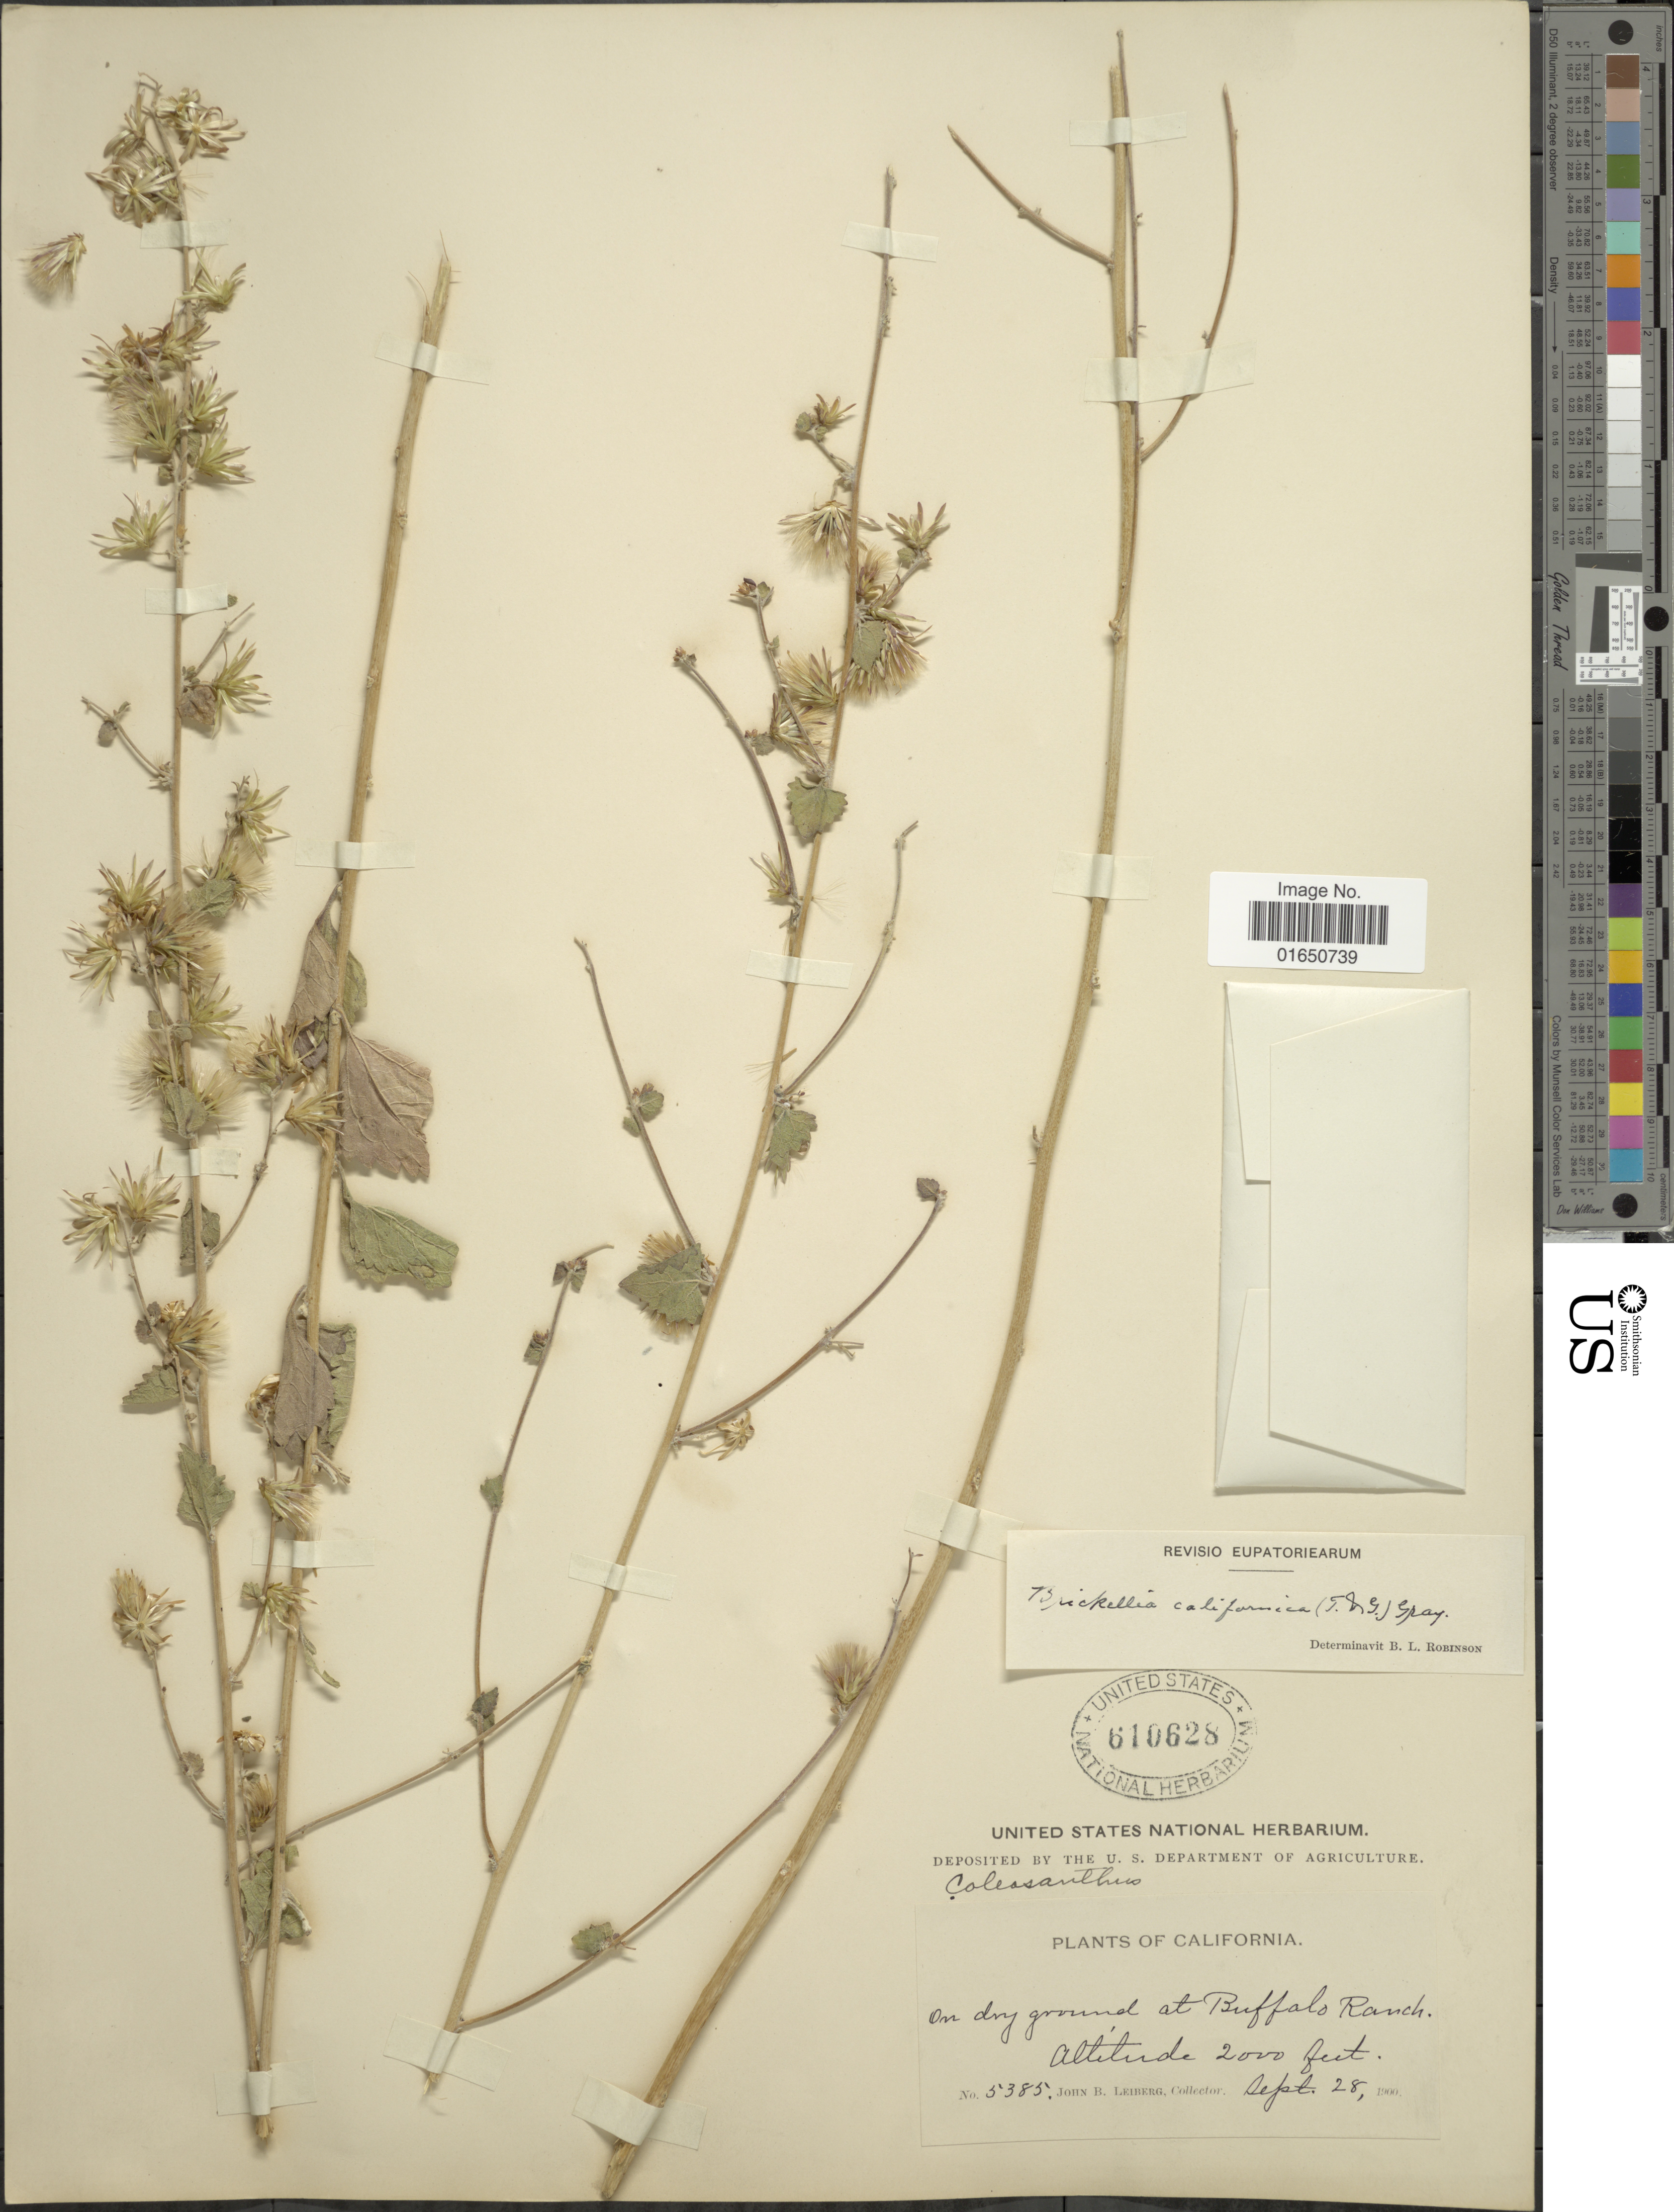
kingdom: Plantae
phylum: Tracheophyta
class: Magnoliopsida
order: Asterales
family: Asteraceae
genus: Brickellia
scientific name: Brickellia californica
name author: (Torr. & A. Gray) A. Gray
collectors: J. B. Leiberg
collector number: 5385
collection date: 1900-09-28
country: United States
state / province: California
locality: At buffalo Ranch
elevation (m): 610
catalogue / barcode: US 610628